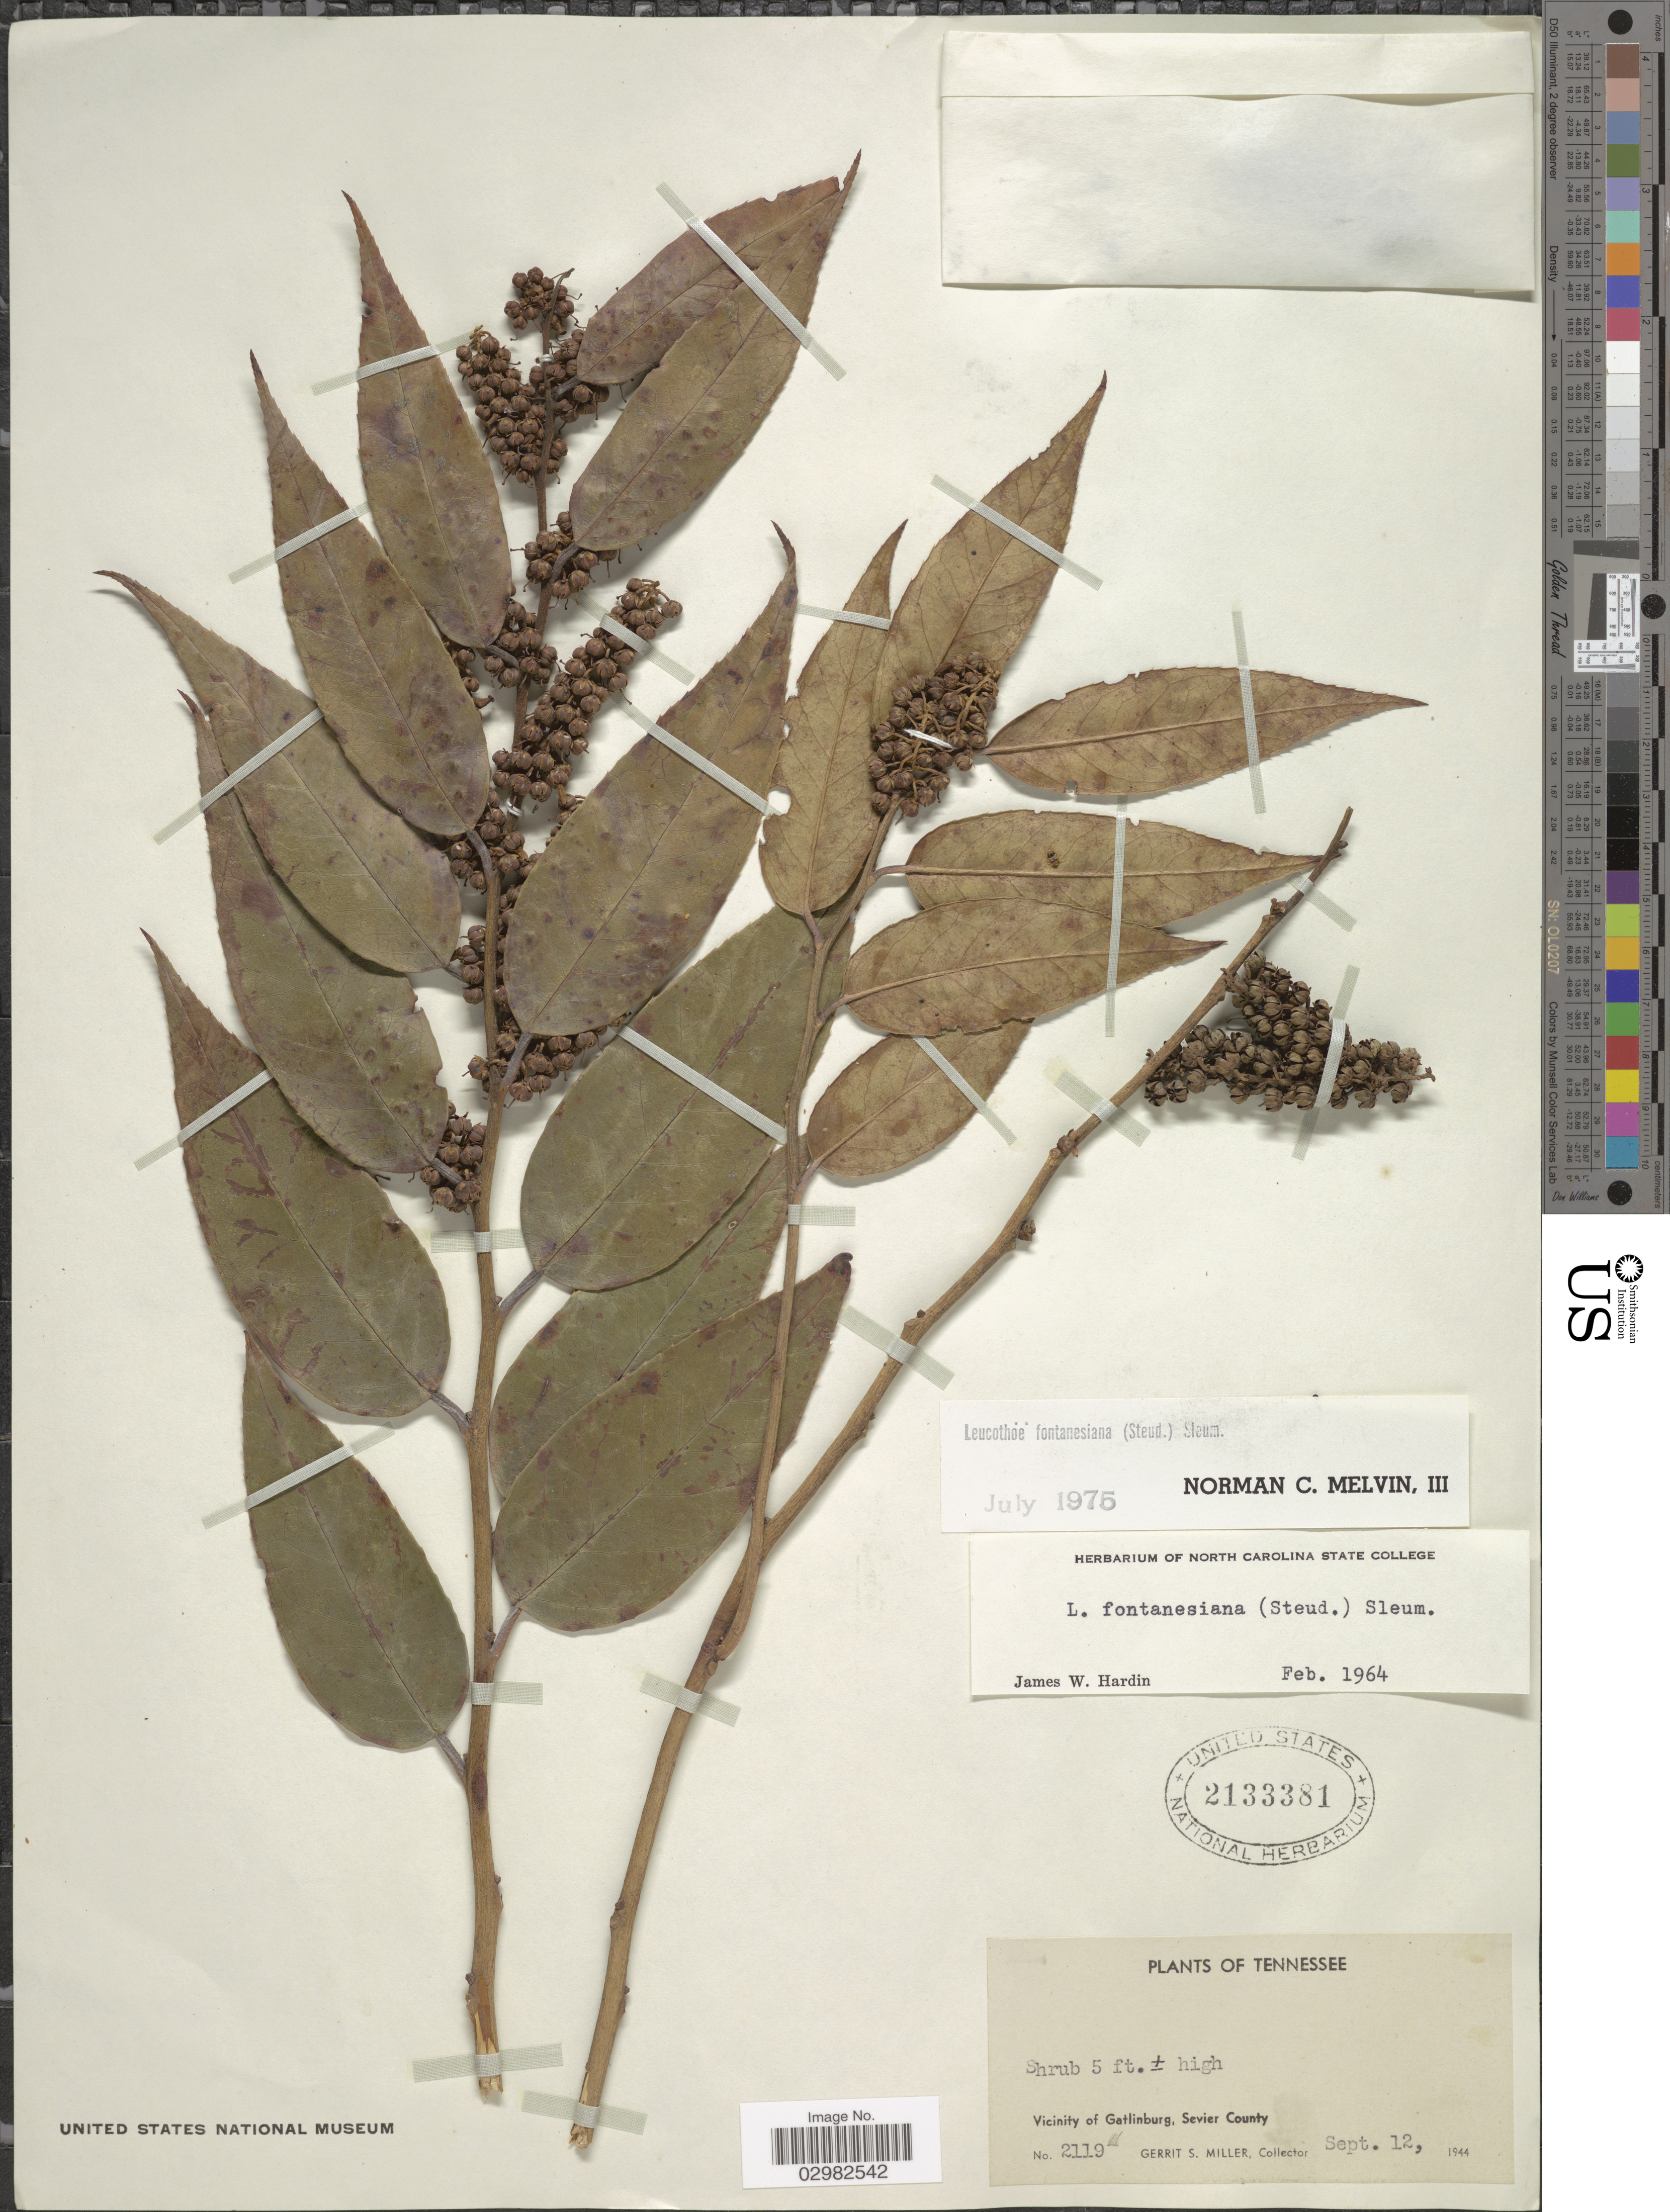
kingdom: Plantae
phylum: Tracheophyta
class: Magnoliopsida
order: Ericales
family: Ericaceae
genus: Leucothoe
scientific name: Leucothoë fontanesiana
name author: (Steud.) Sleumer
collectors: G. S. Miller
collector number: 2119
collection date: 1944-09-12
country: United States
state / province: Tennessee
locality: Vicinity of Gatlinburg, Sevier County.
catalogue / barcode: US 2133381